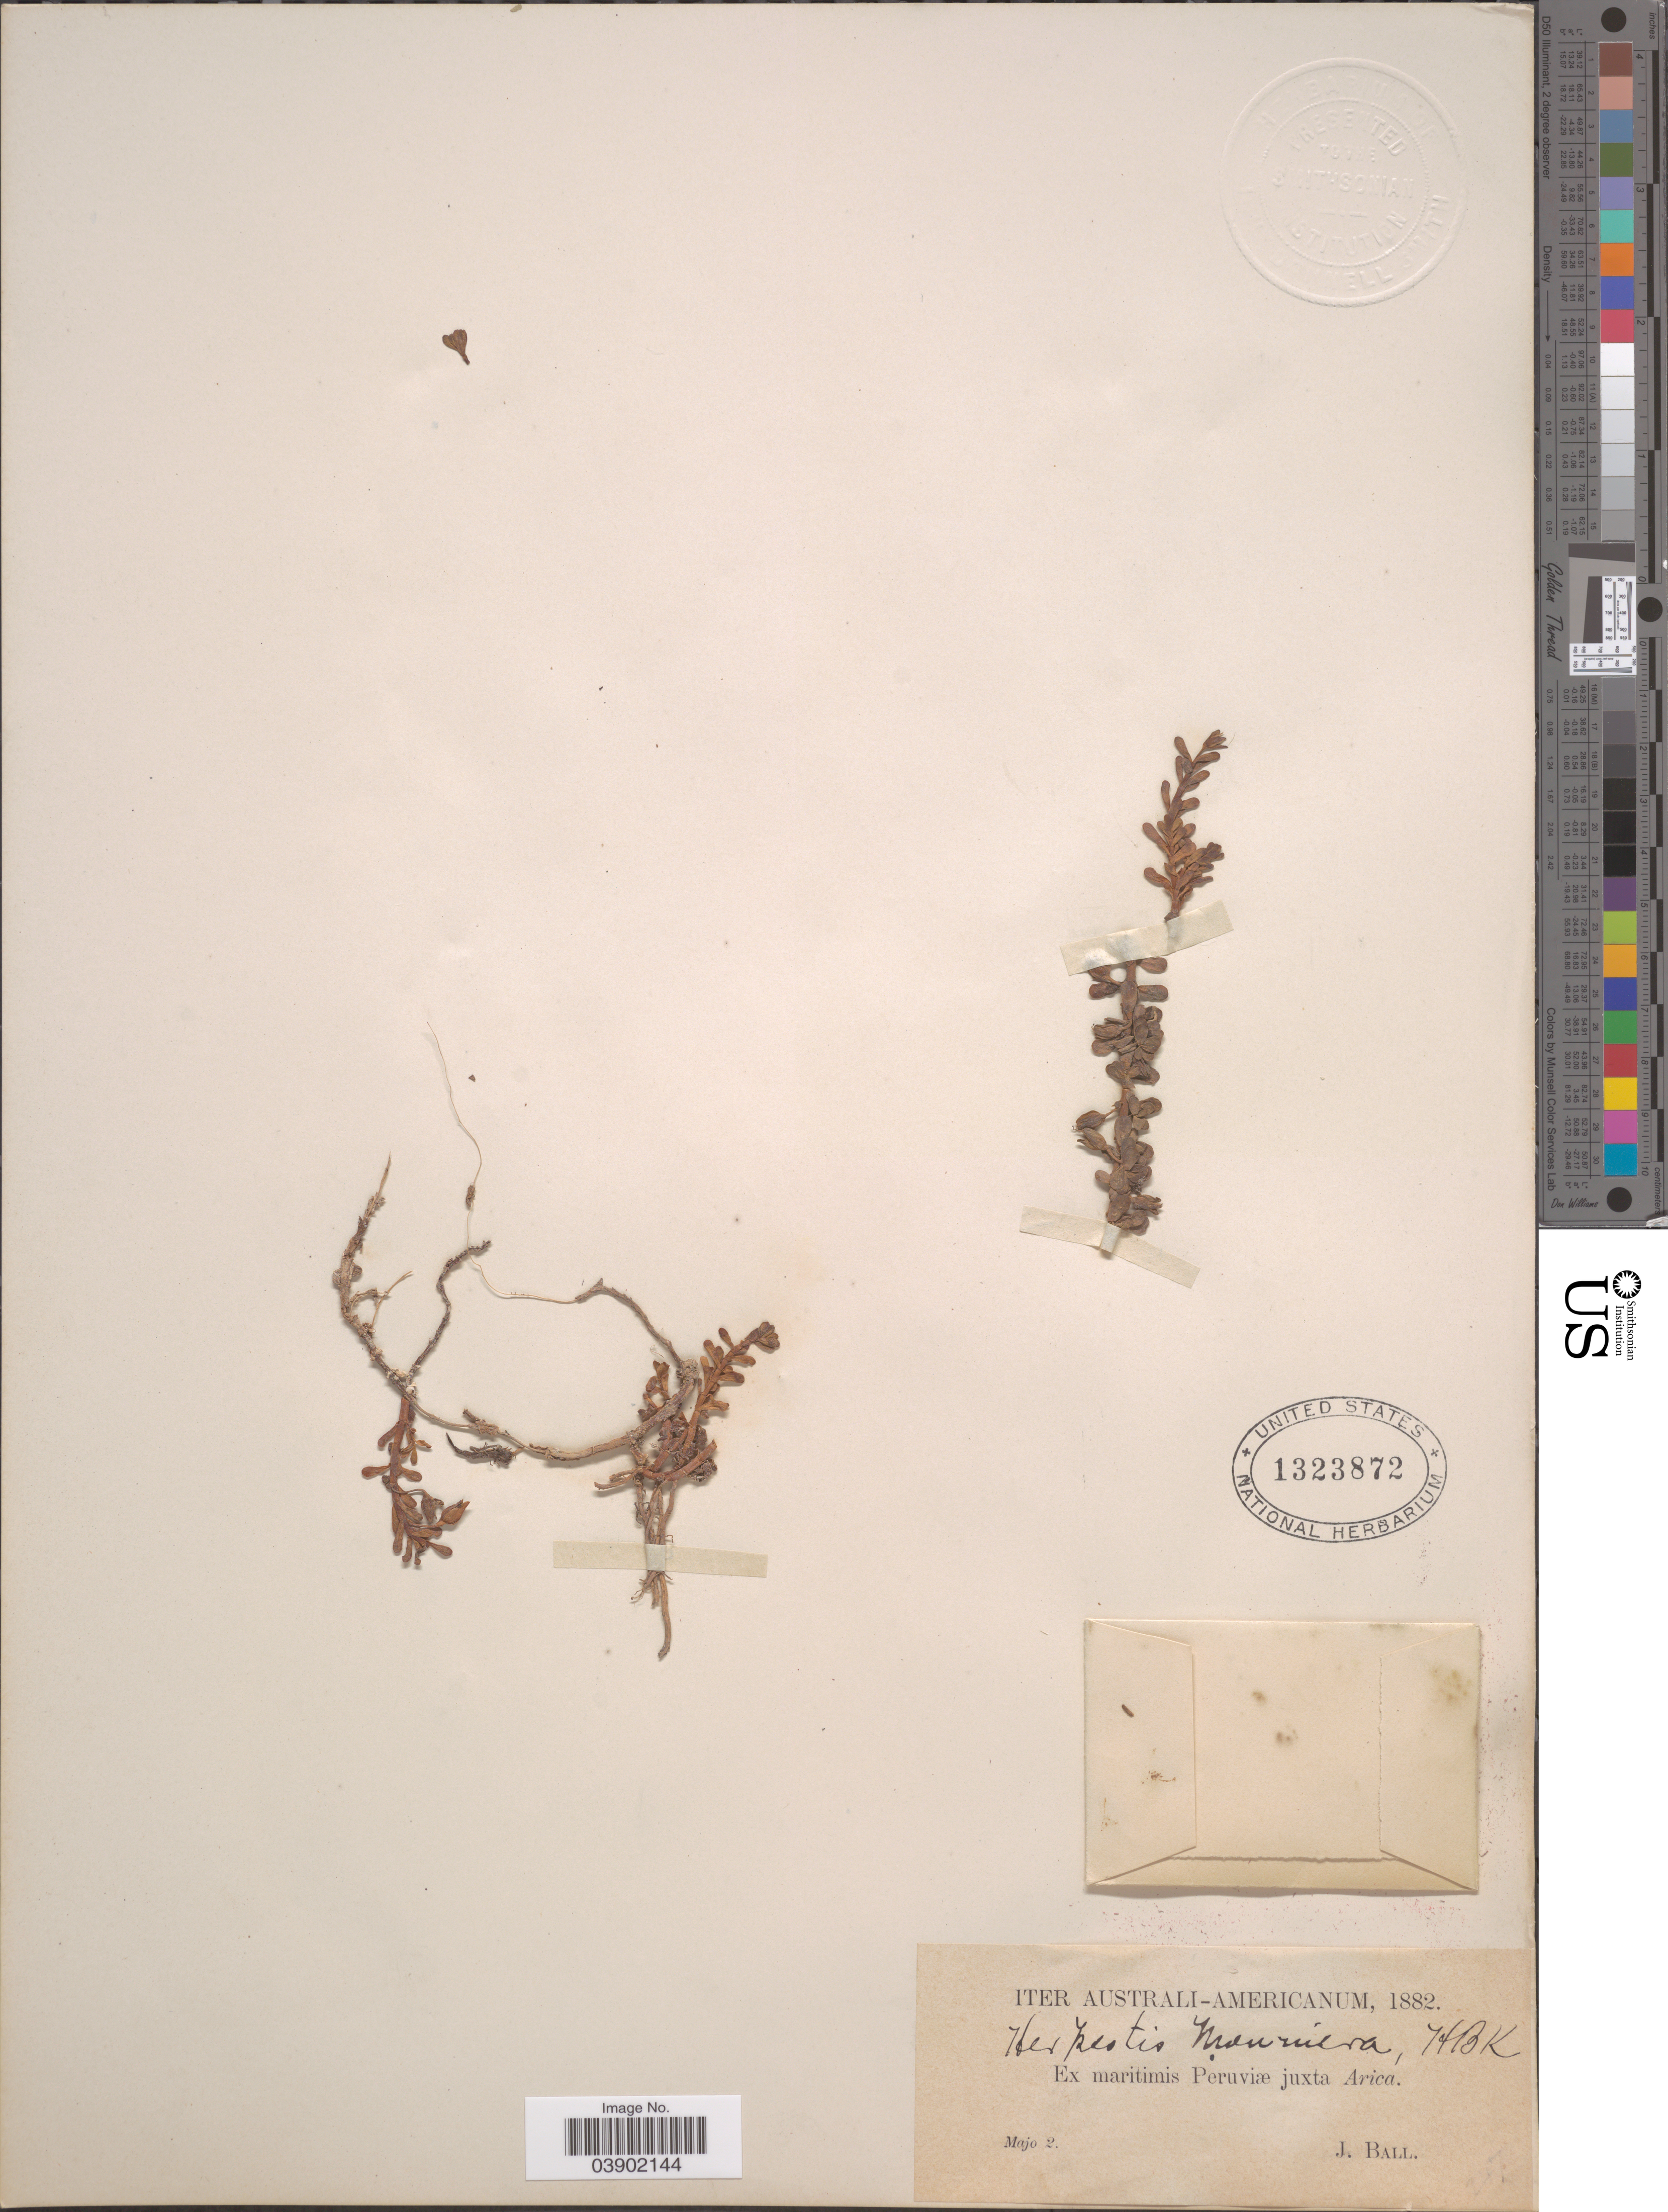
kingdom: Plantae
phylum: Tracheophyta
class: Magnoliopsida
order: Lamiales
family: Plantaginaceae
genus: Bacopa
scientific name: Bacopa monnieri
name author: (L.) Pennell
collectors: J. Ball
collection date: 1882-05-02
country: Peru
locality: Iter Australi-Americanum. Ex maritimis Peruviæ juxta Arica.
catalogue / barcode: US 1323872